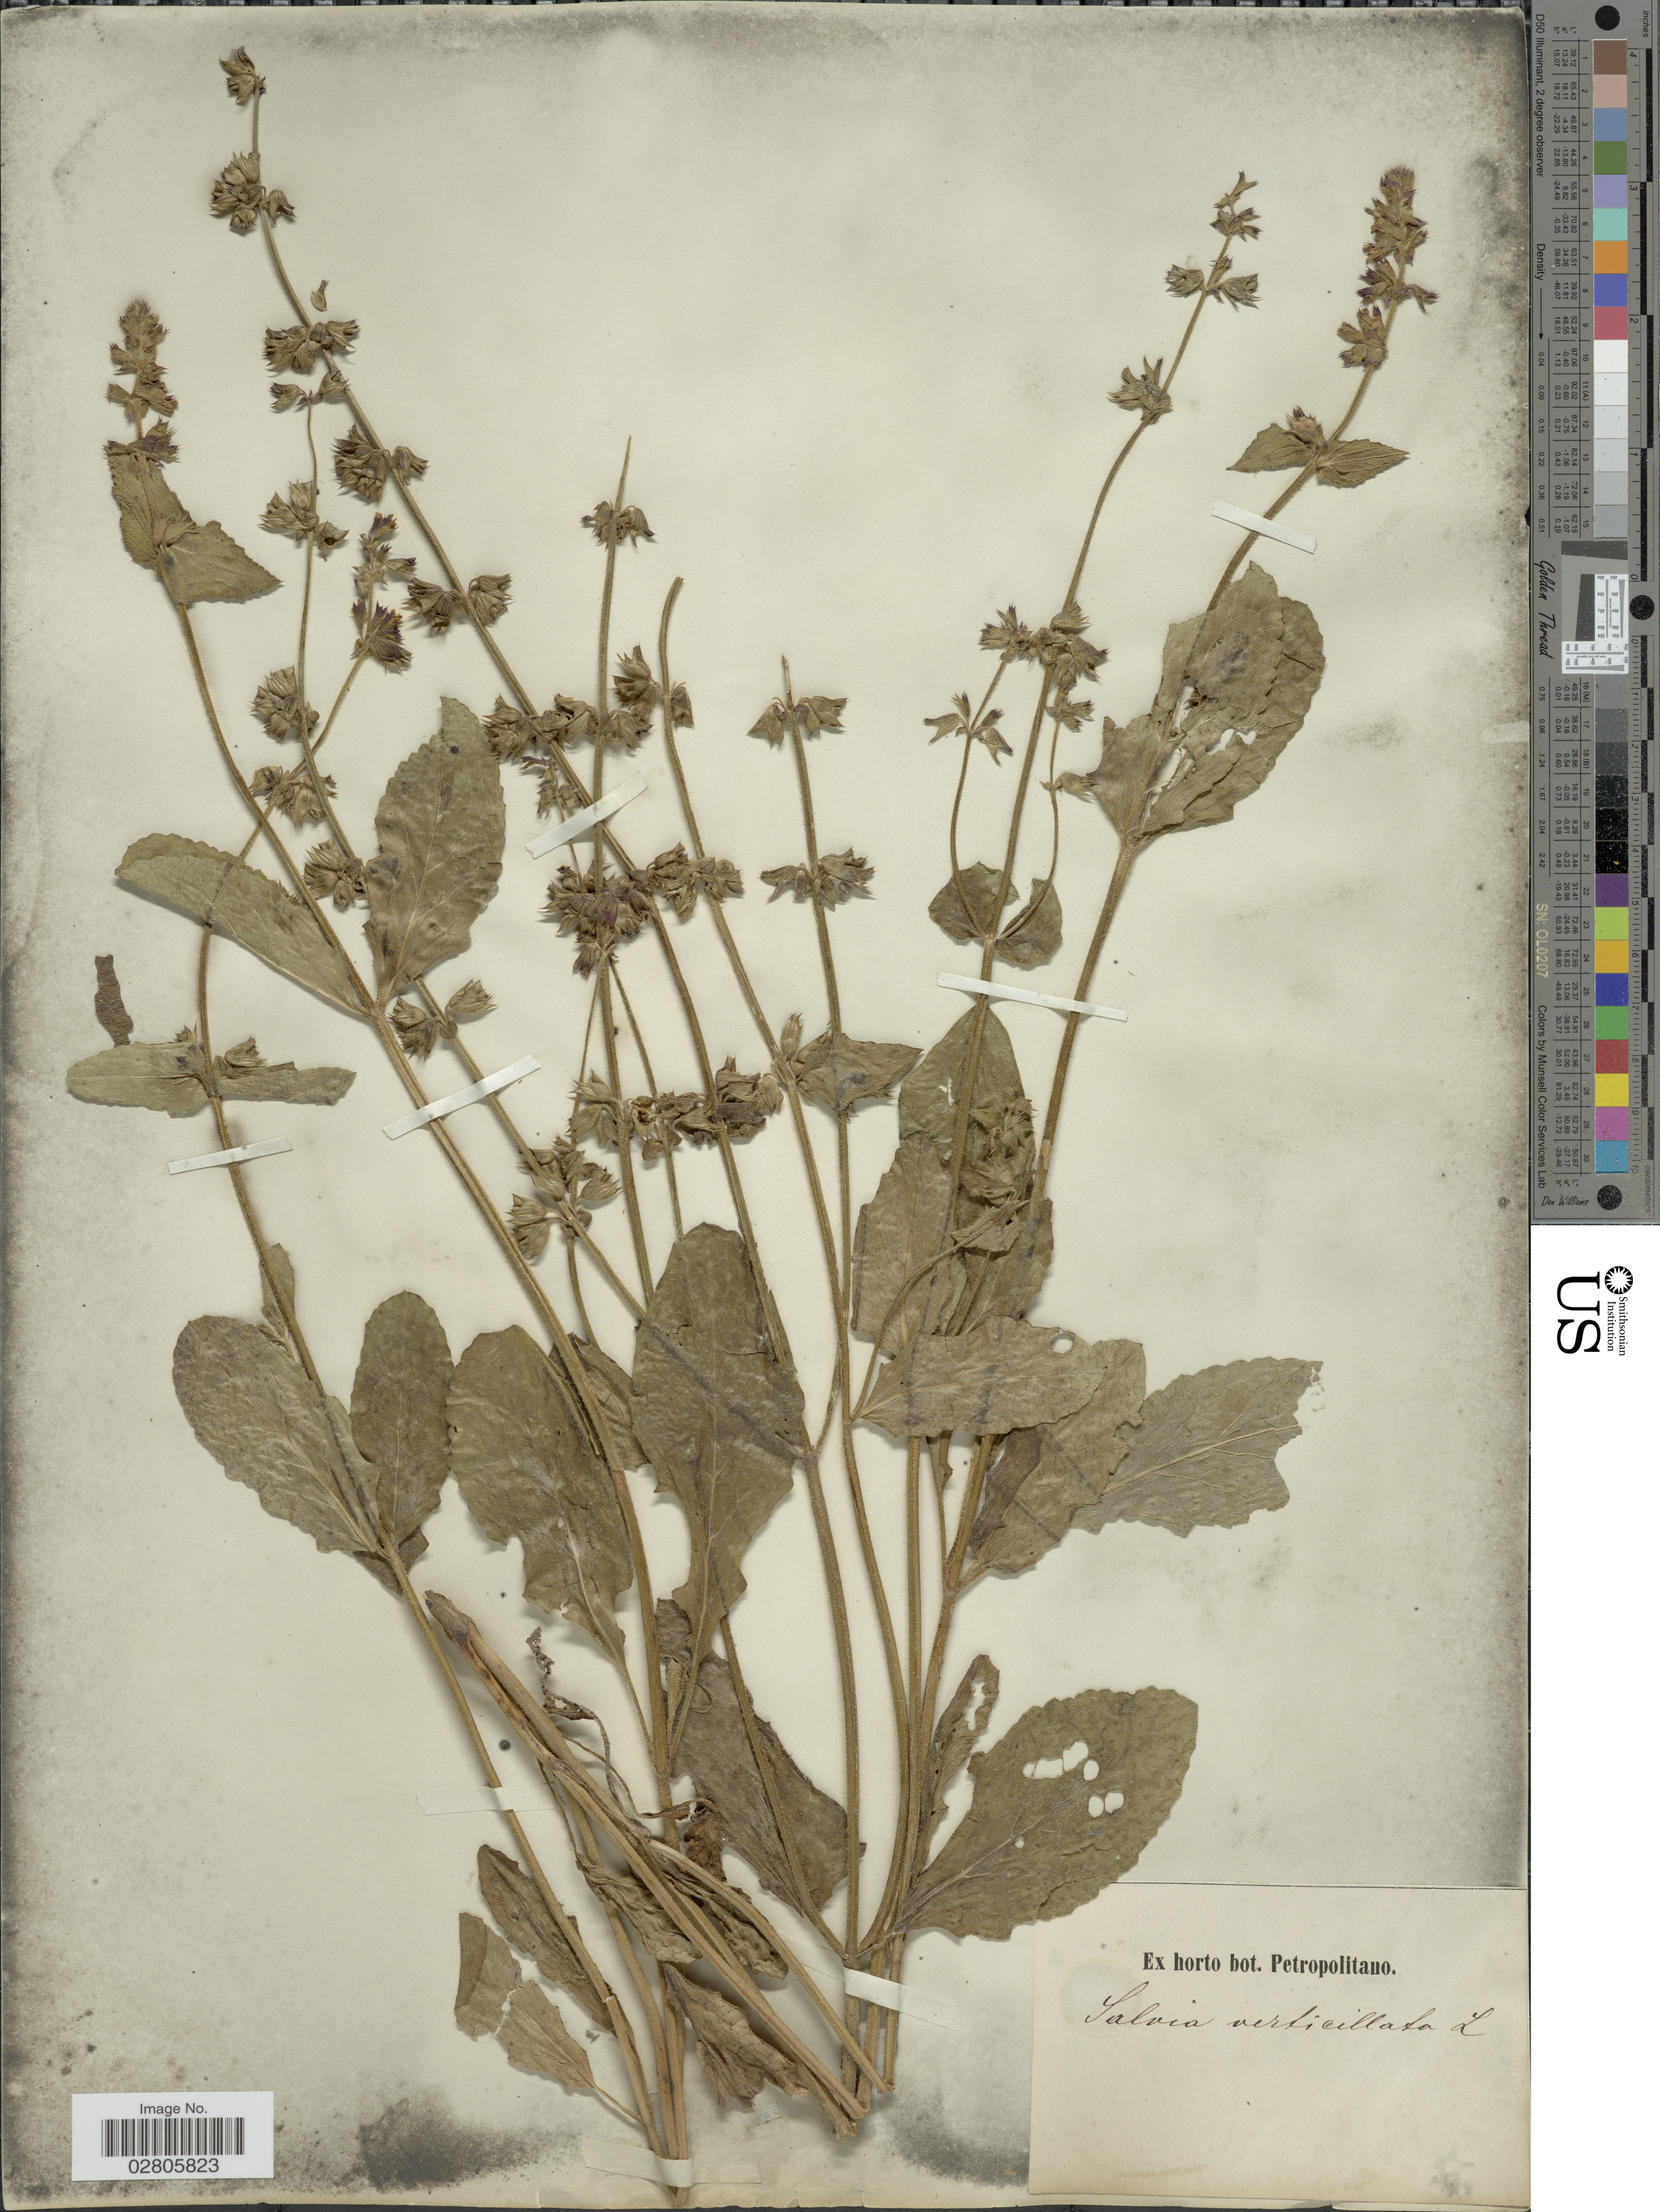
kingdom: Plantae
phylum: Tracheophyta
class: Magnoliopsida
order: Lamiales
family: Lamiaceae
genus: Salvia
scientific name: Salvia verticillata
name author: L.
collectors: ex Horto Bot. Petropolitano